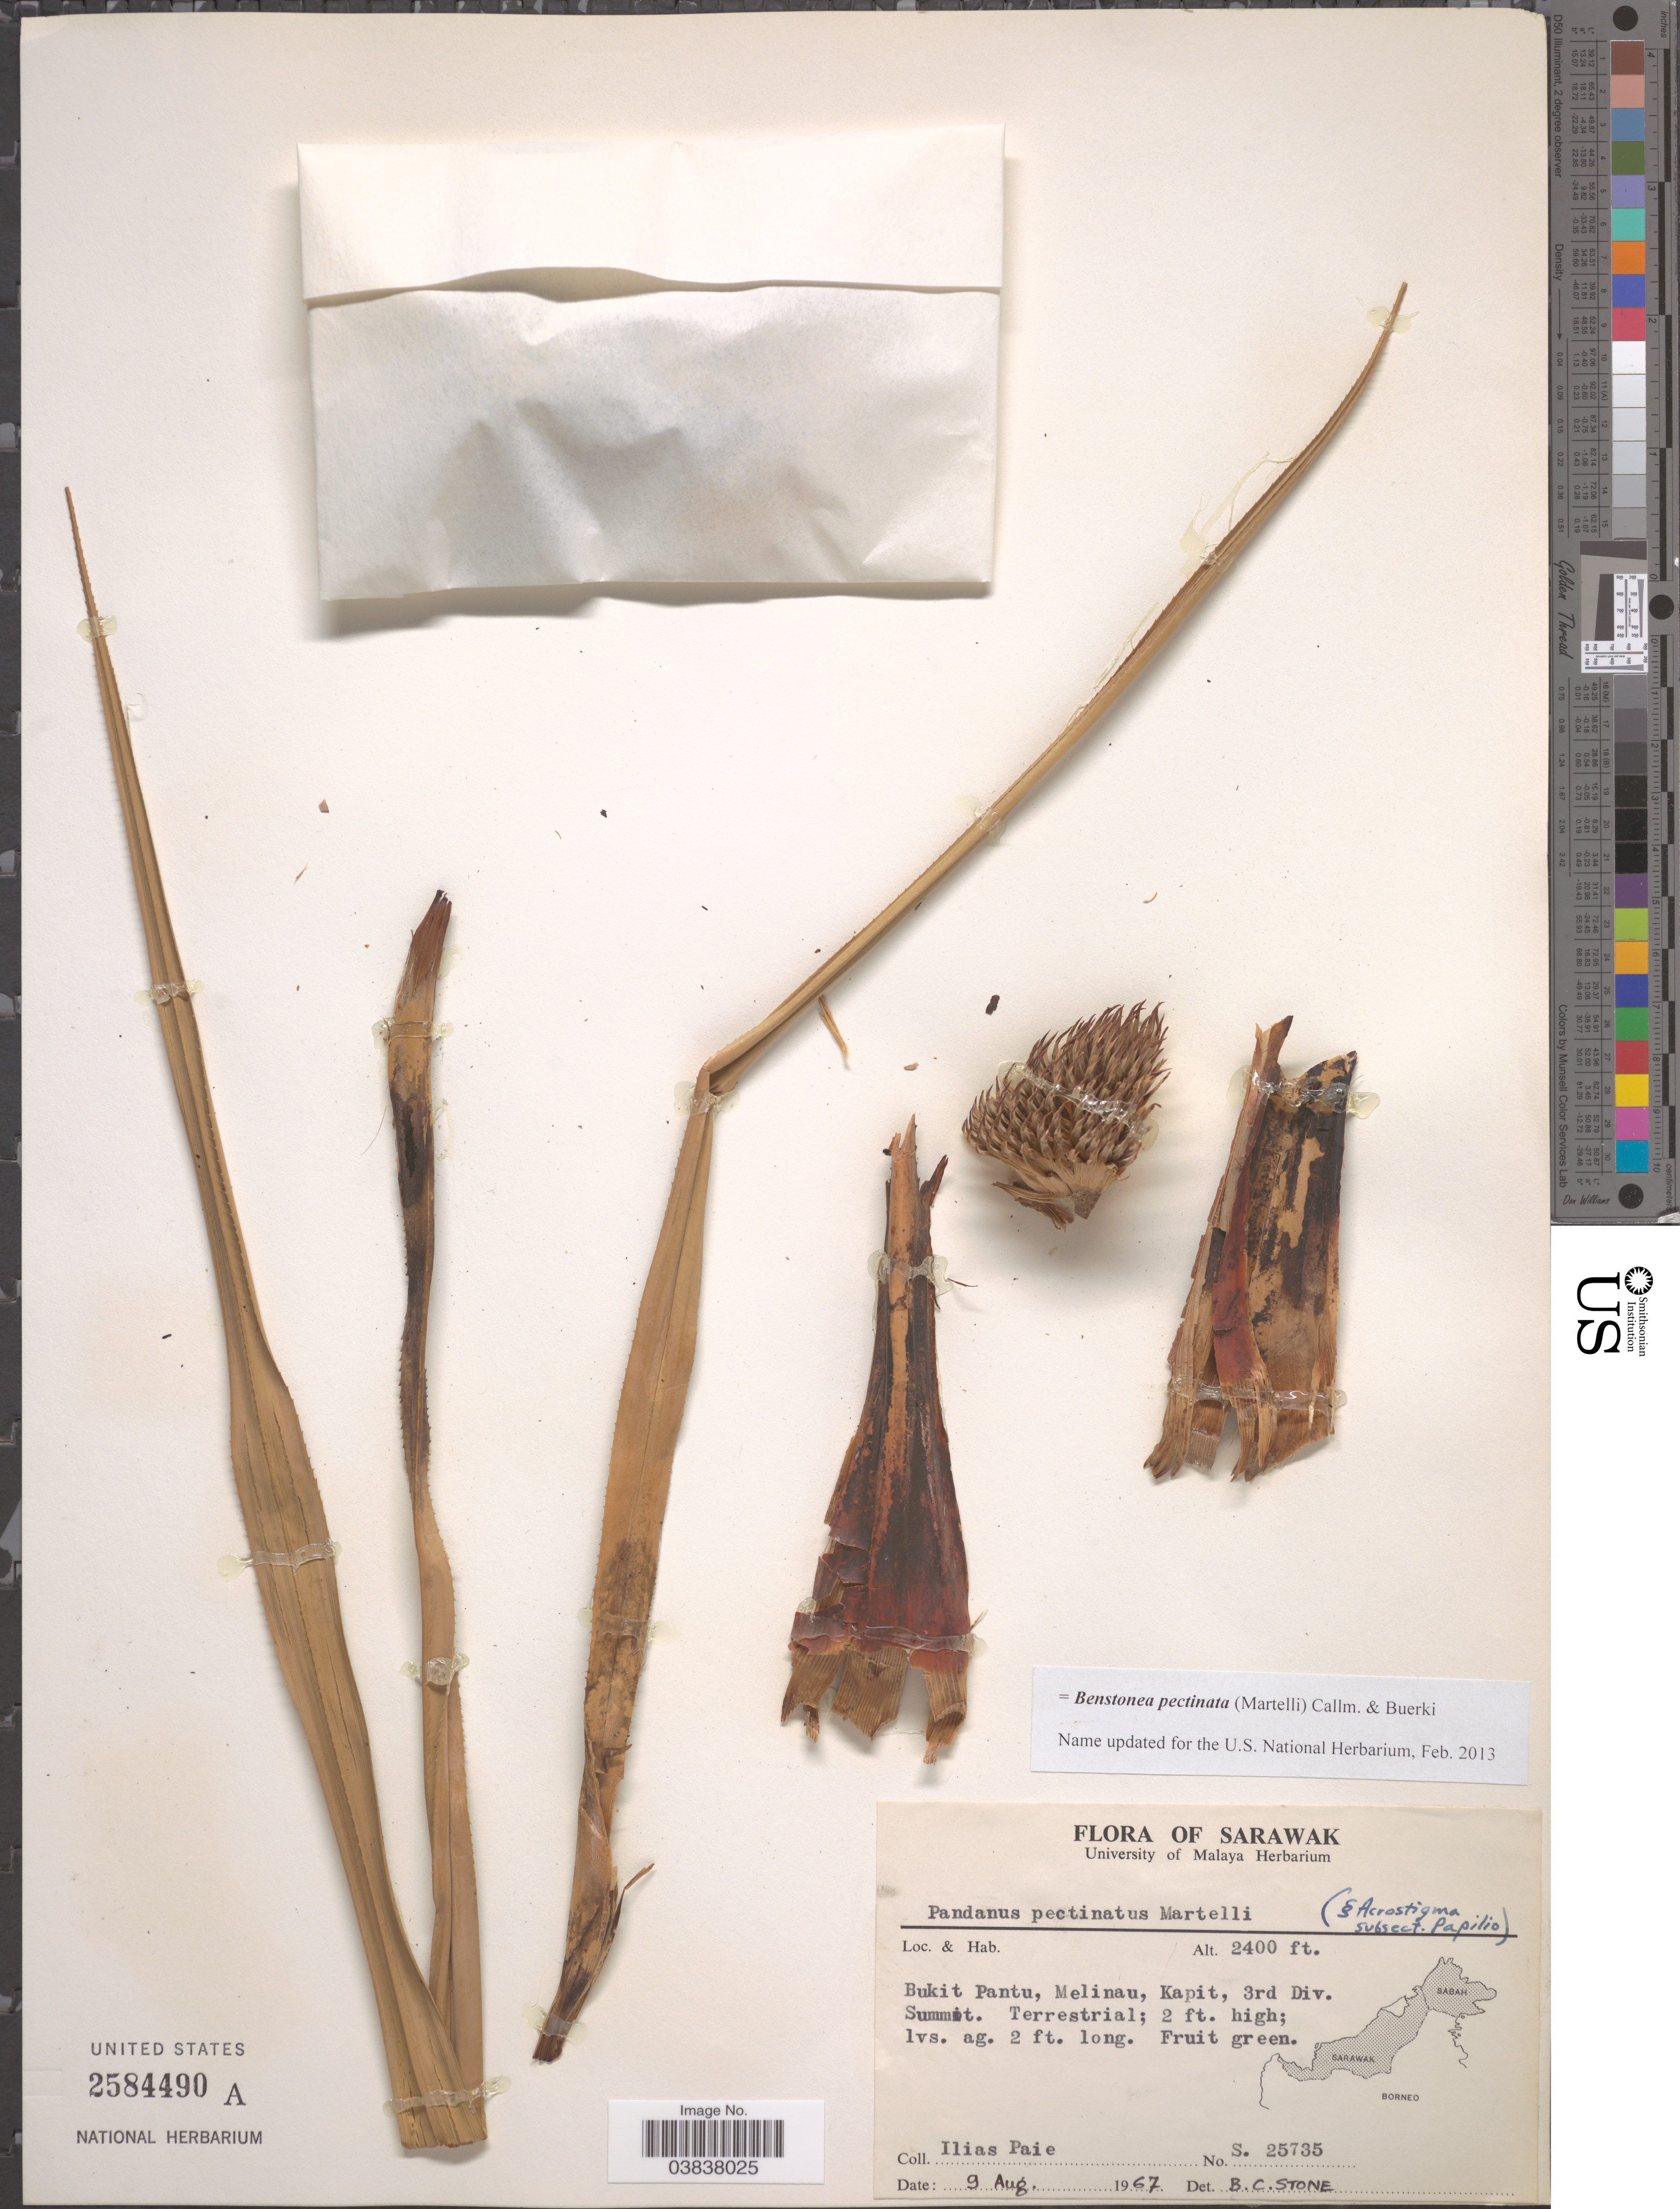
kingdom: Plantae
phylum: Tracheophyta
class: Liliopsida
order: Pandanales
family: Pandanaceae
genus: Benstonea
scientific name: Benstonea pectinata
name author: (Martelli) Callm. & Buerki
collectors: I. Paie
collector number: S25735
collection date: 1967-08-09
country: Malaysia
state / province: Sarawak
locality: Bukit Pantu, Melinau, Kapit, 3rd Div. Summit.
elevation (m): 732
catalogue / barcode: US 2584490A